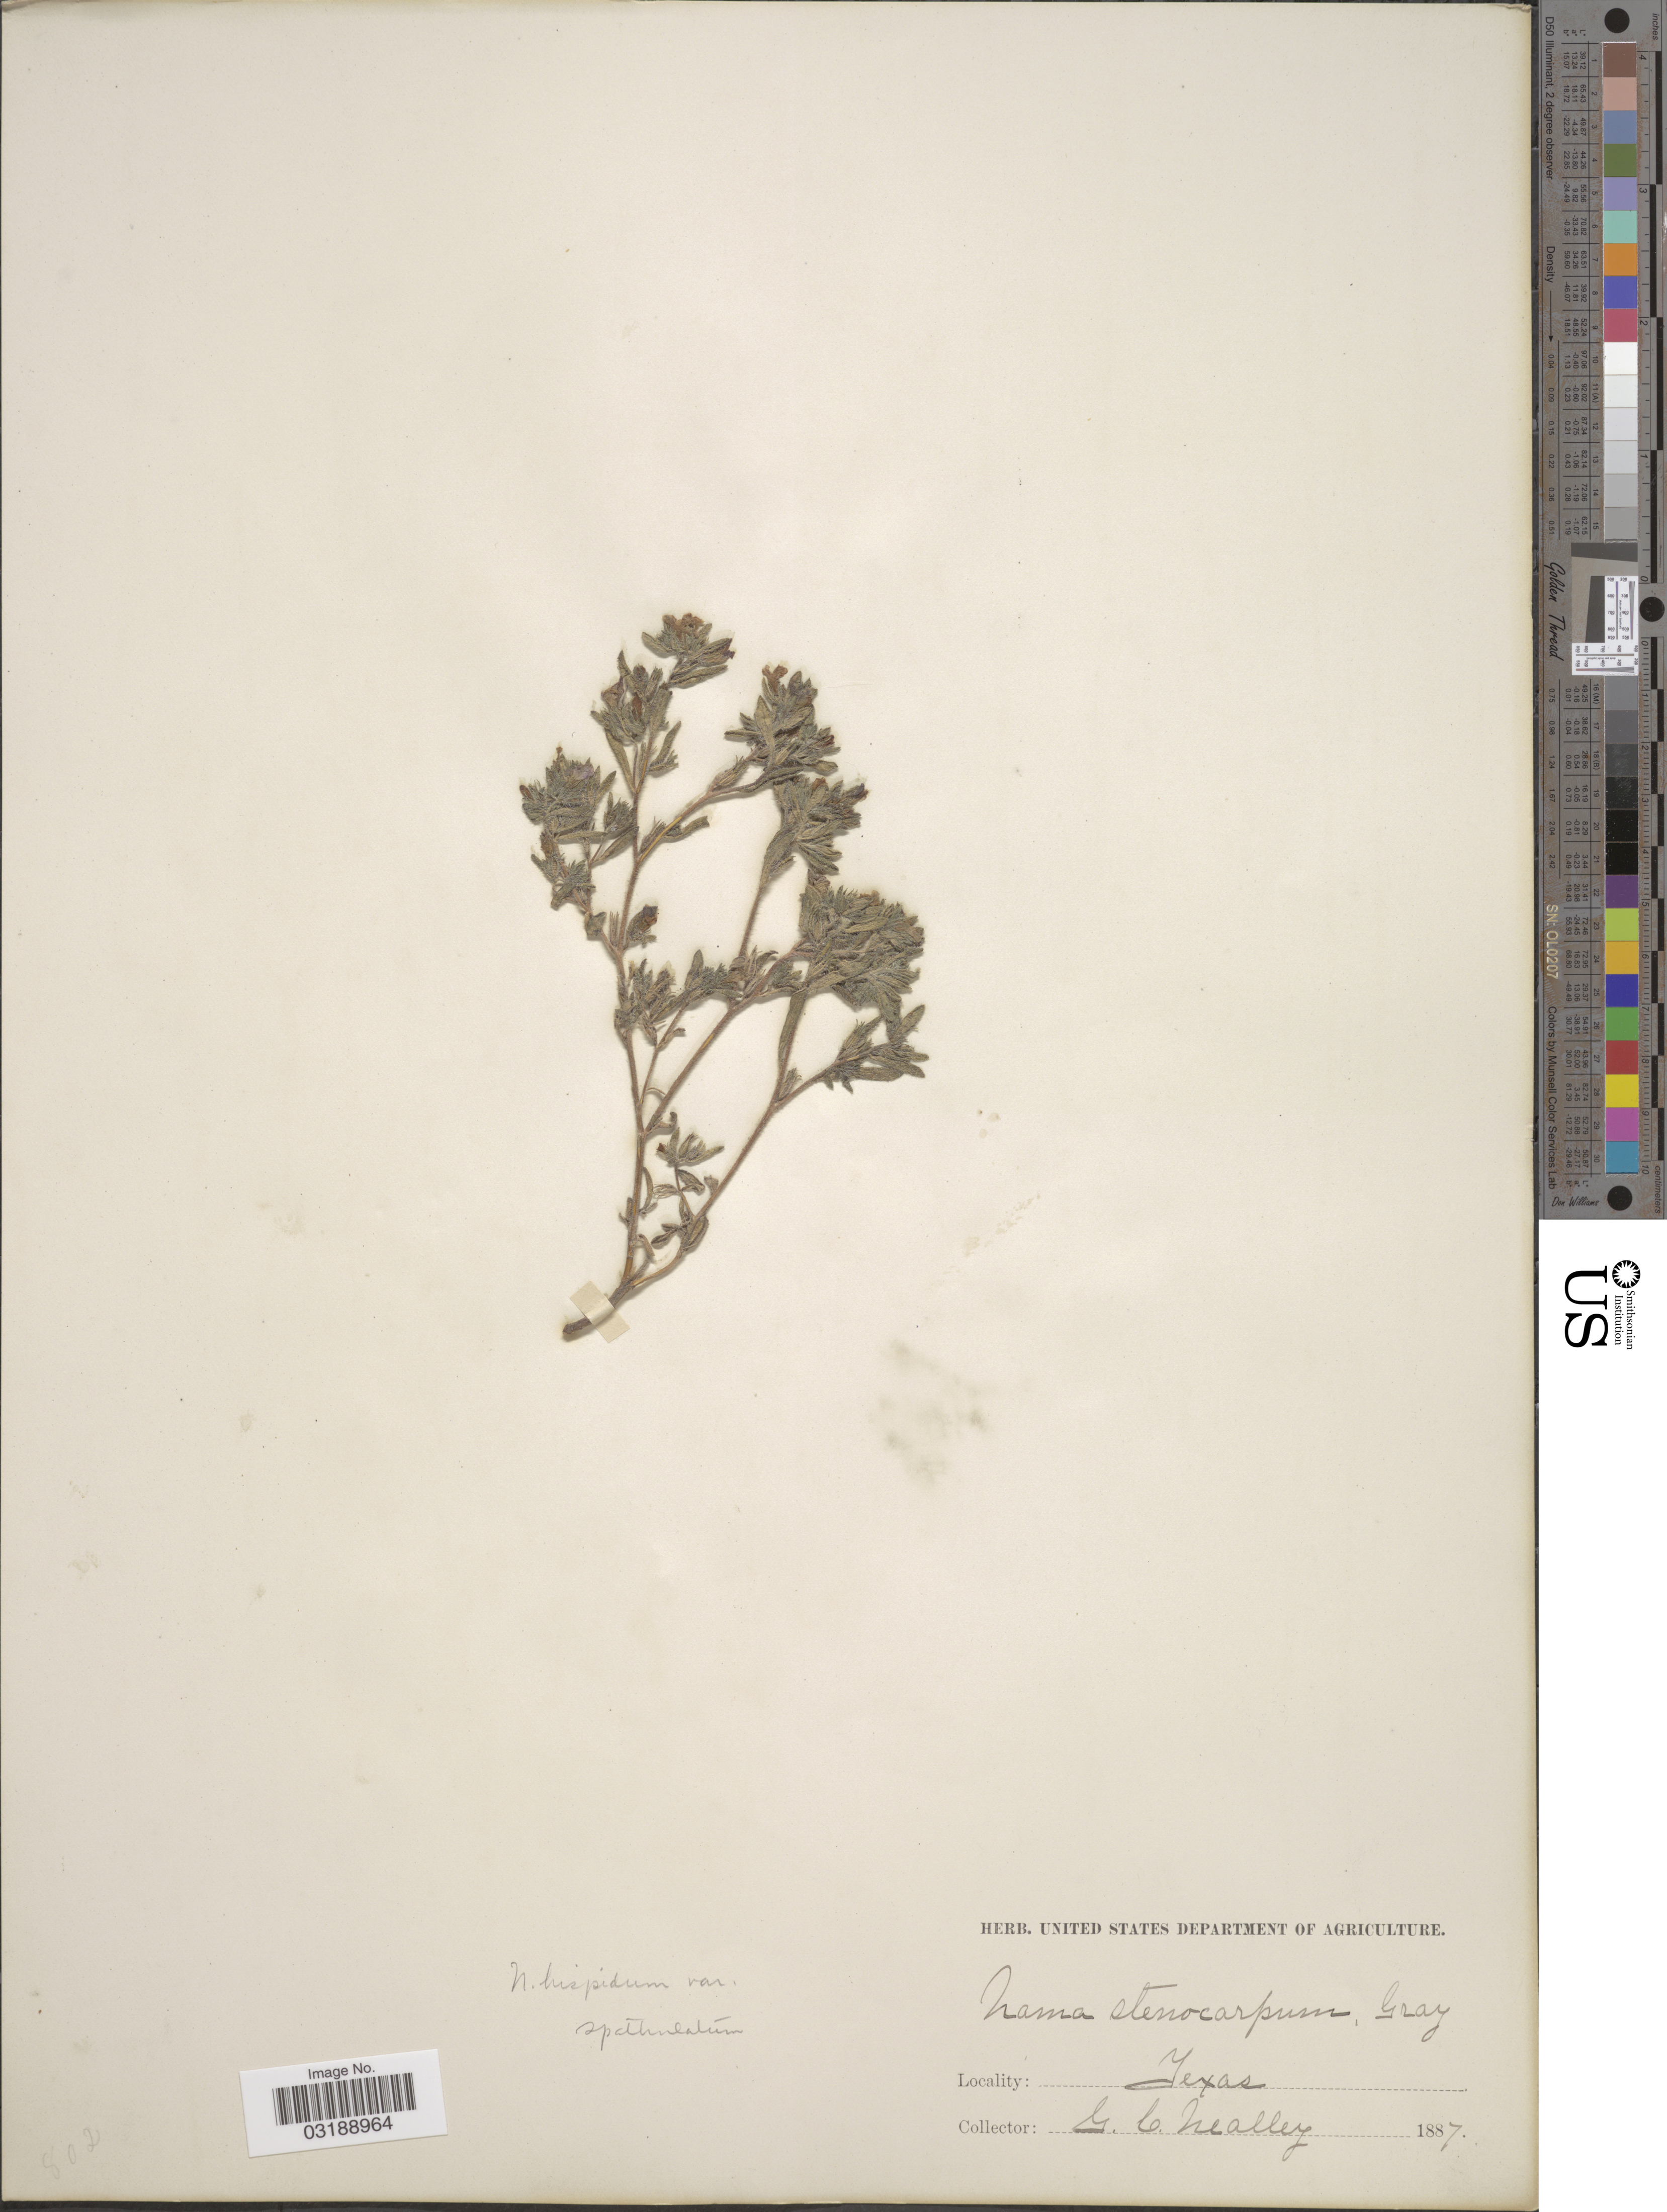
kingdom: Plantae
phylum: Tracheophyta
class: Magnoliopsida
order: Boraginales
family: Namaceae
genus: Nama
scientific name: Nama hispida var. spathulatum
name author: (Torr.) C.L. Hitchc.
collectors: G. C. Nealley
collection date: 1887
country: United States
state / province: Texas